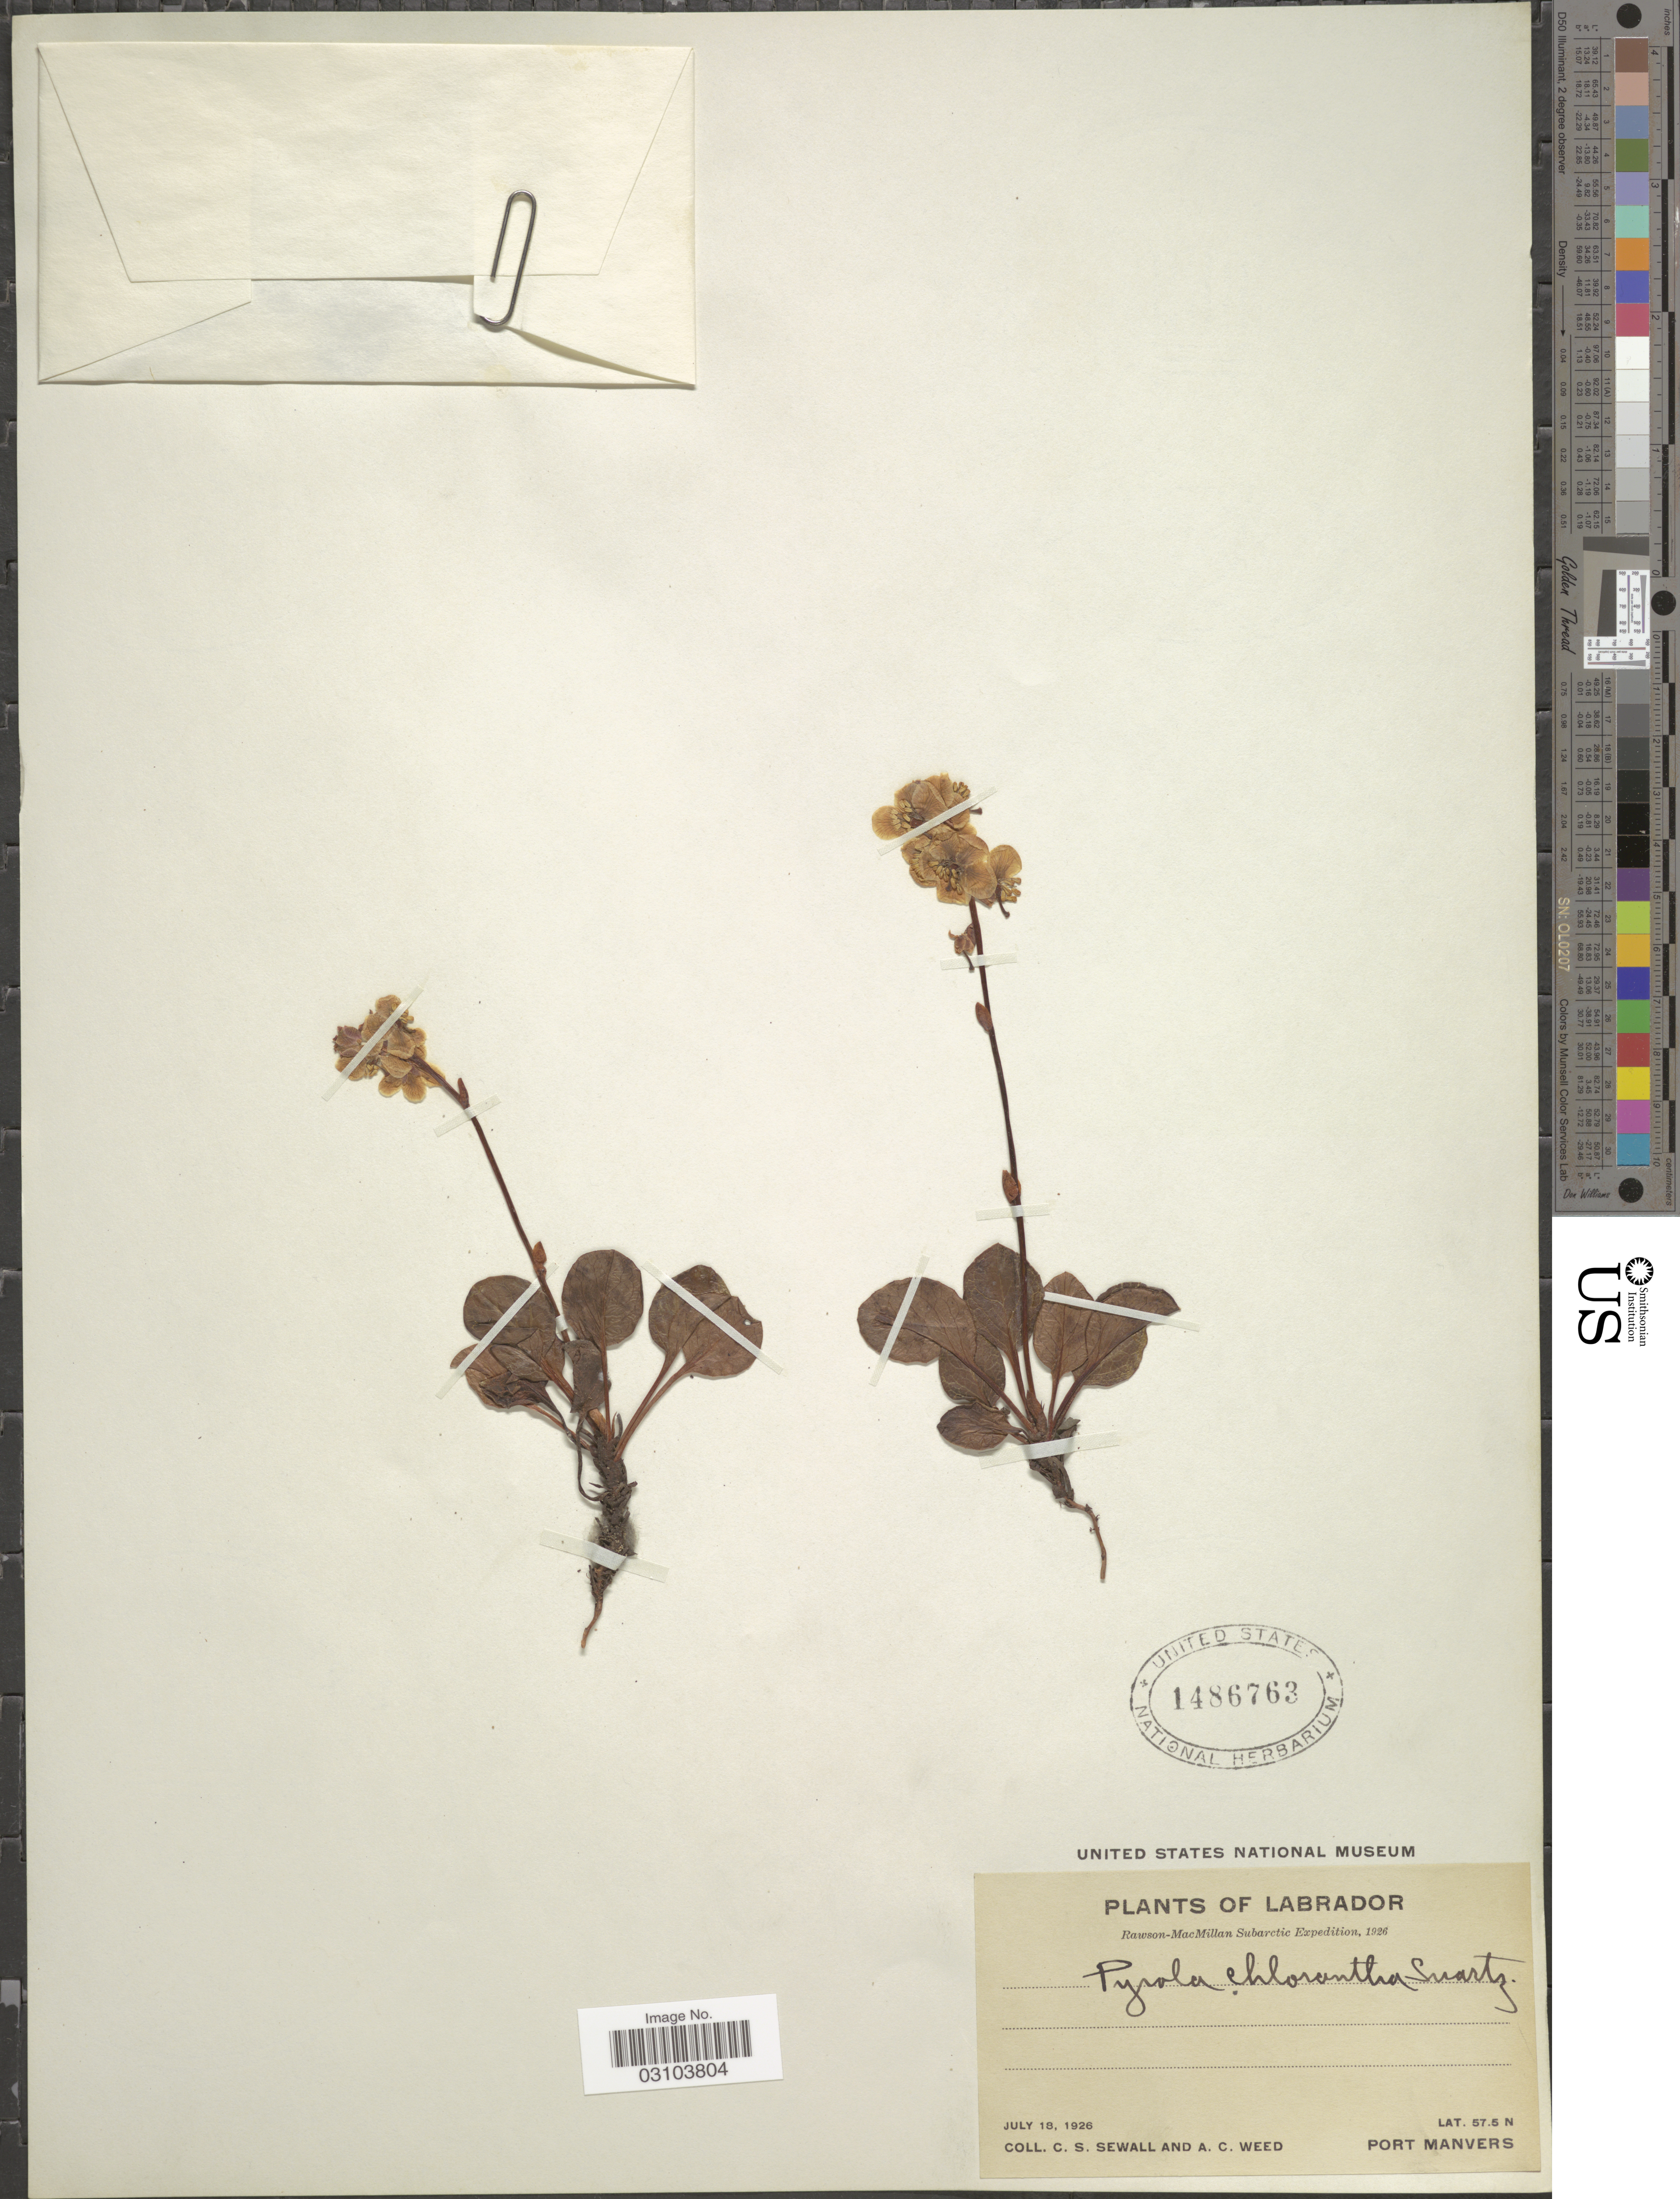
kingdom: Plantae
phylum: Tracheophyta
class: Magnoliopsida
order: Ericales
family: Ericaceae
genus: Pyrola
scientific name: Pyrola chlorantha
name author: Schweigg.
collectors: C. Sewall & A. Weed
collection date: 1926-07-18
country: Canada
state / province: Newfoundland and Labrador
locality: Labrador. Port Manvers.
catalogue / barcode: US 1486763